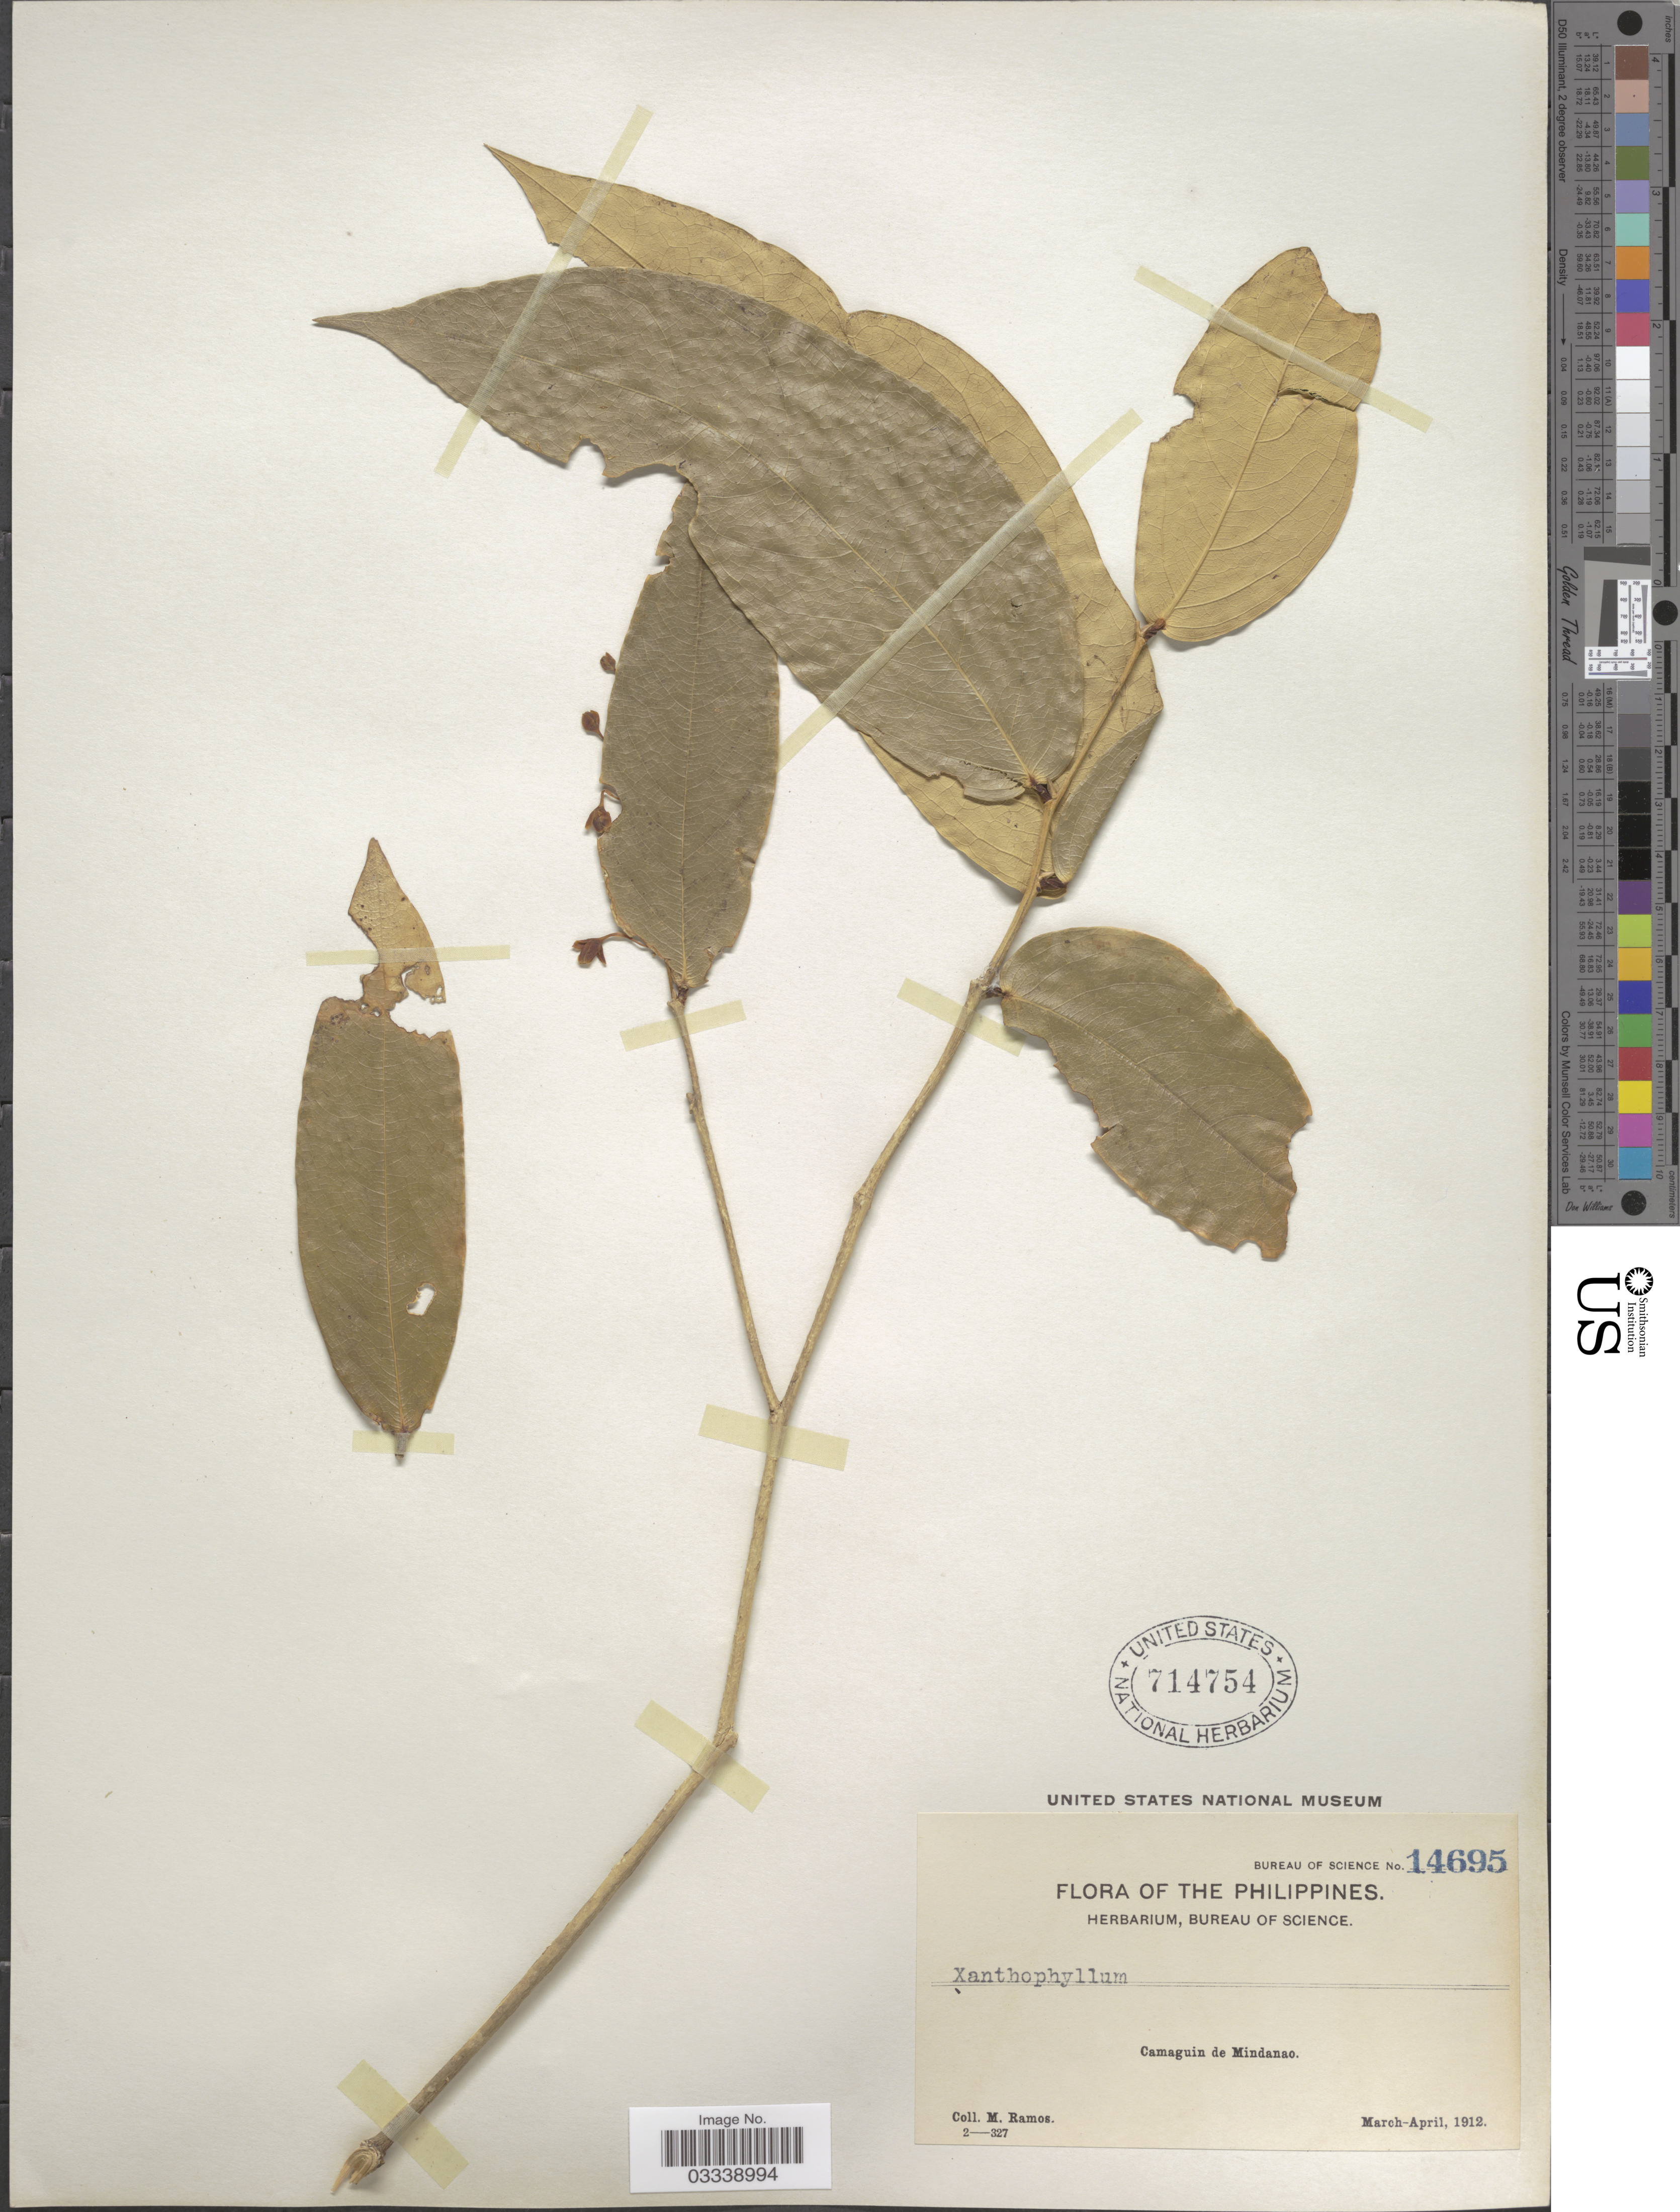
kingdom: Plantae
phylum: Tracheophyta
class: Magnoliopsida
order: Fabales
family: Polygalaceae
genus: Xanthophyllum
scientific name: Xanthophyllum sp.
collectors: M. Ramos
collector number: Bureau of Science 14695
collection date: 1912-03/1912-04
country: Philippines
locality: Camaguin de Mindanao.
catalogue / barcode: US 714754